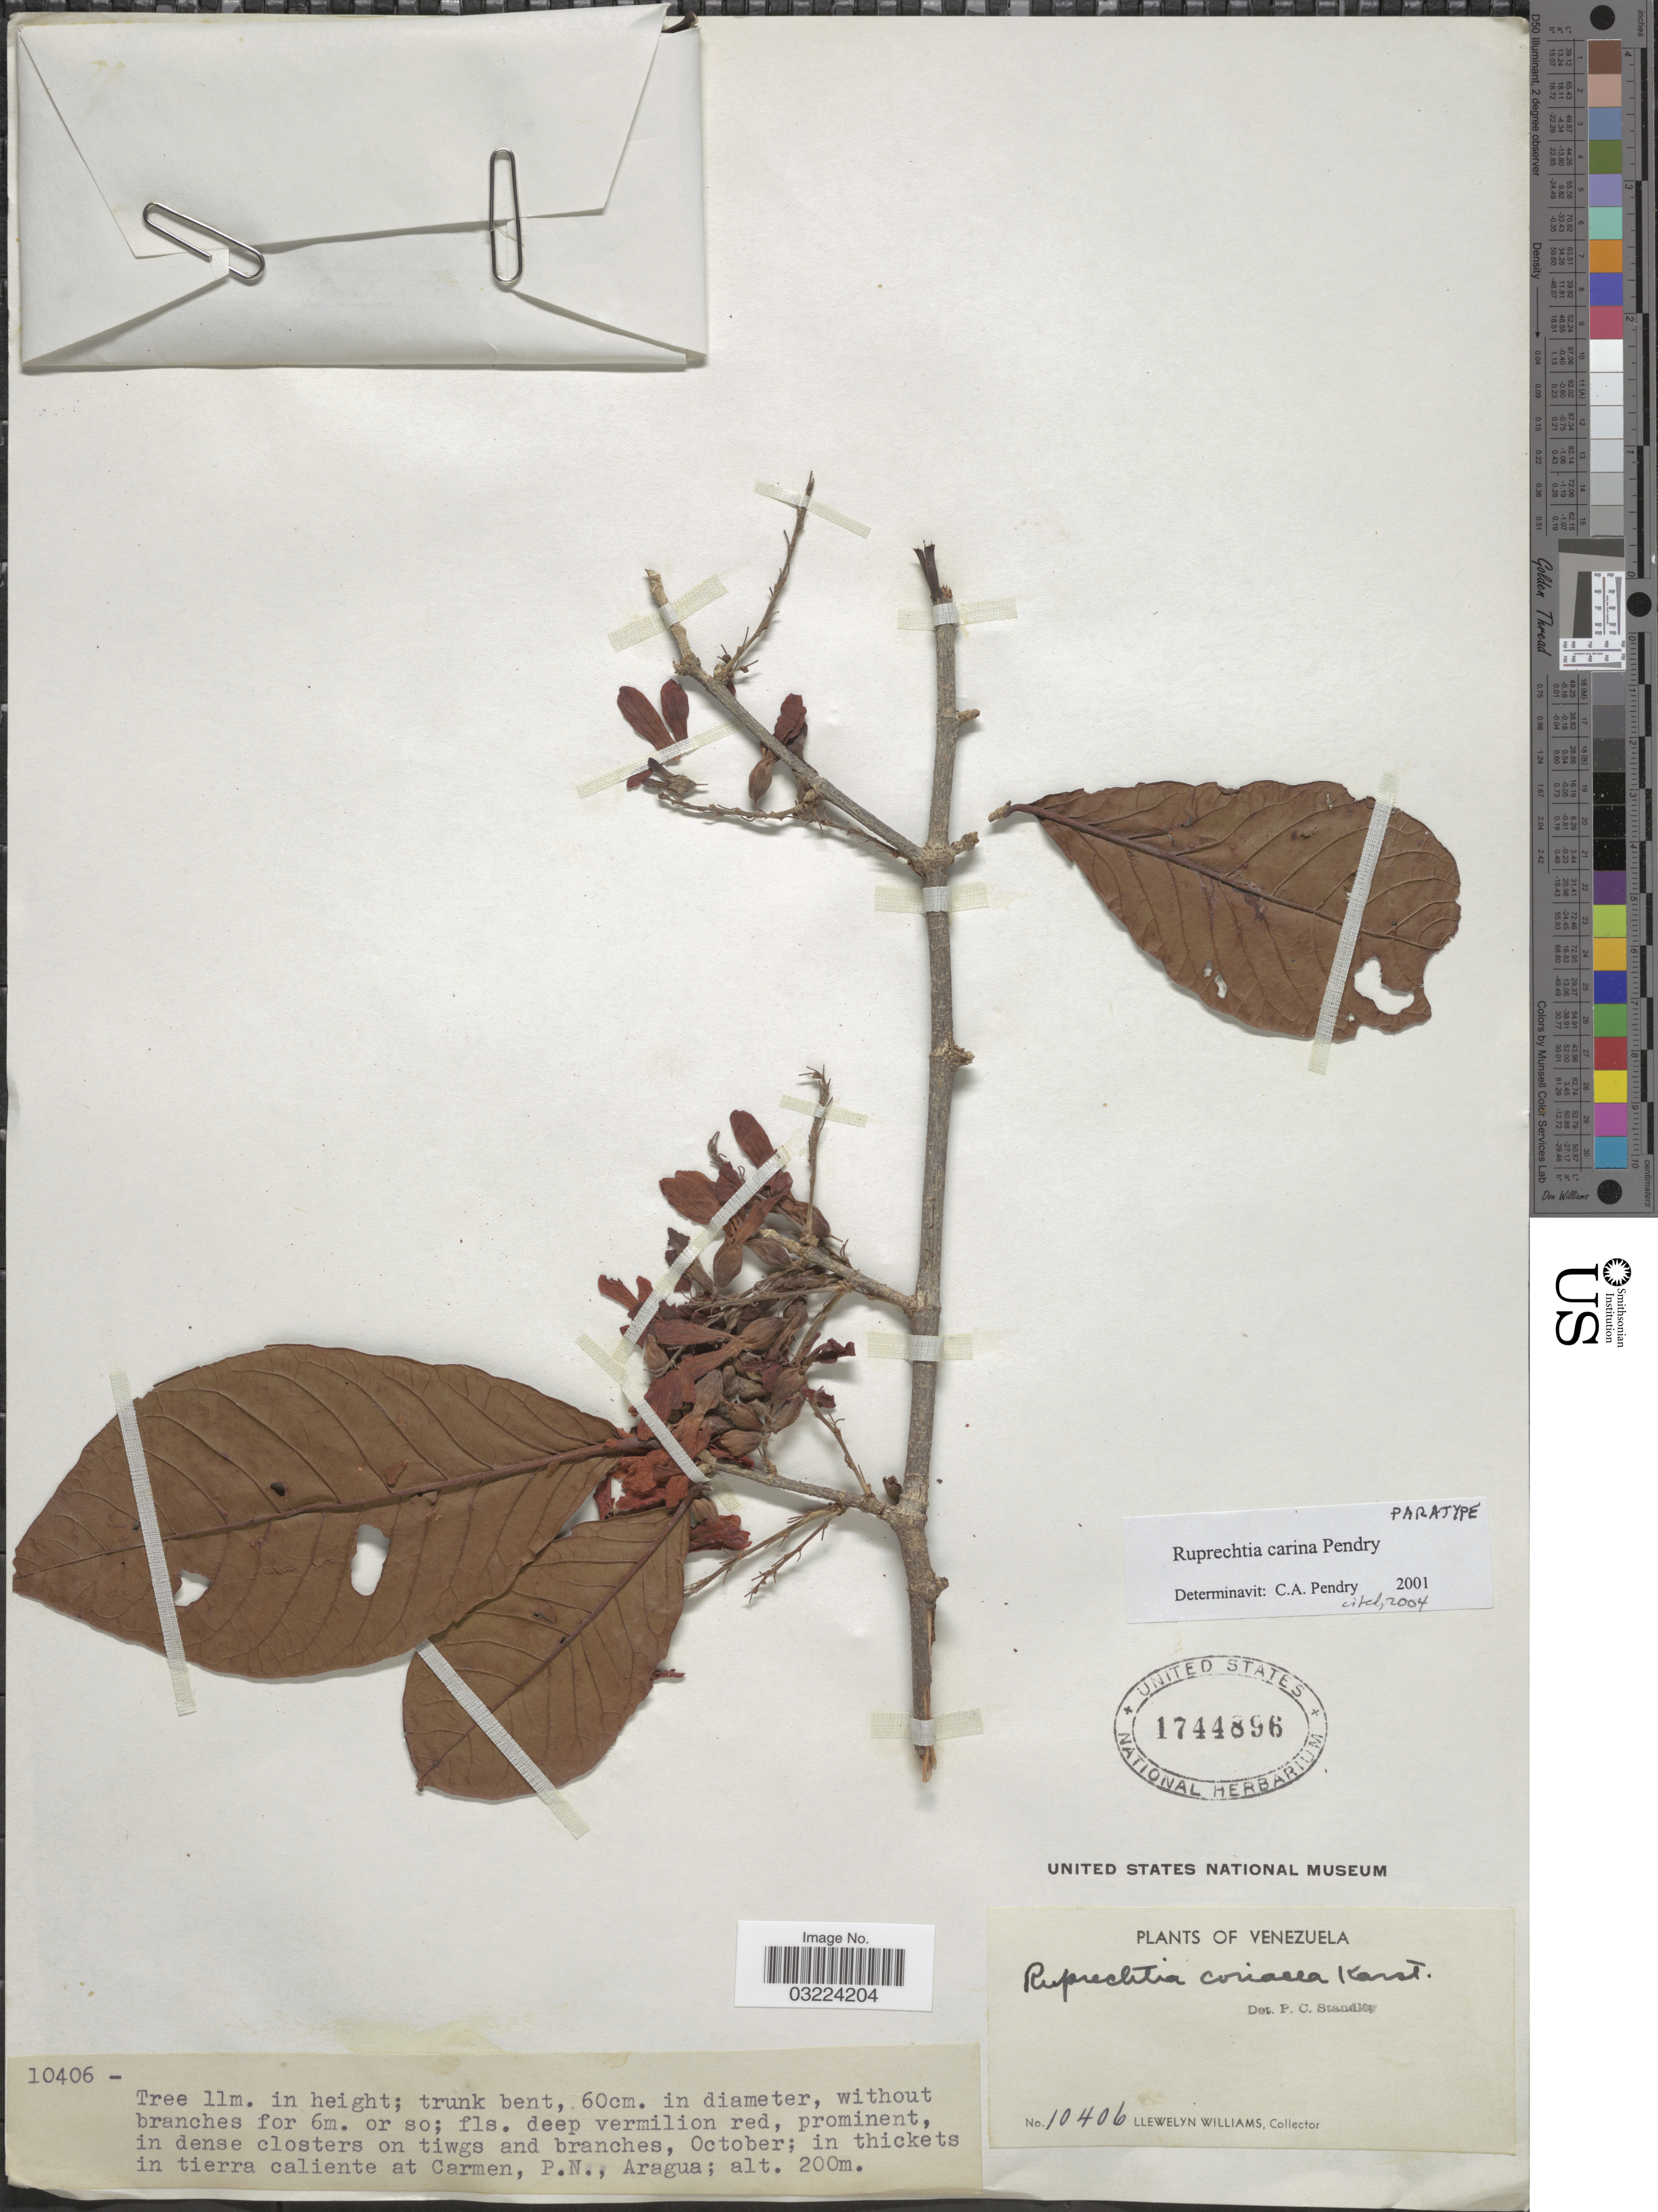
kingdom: Plantae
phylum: Tracheophyta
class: Magnoliopsida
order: Caryophyllales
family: Polygonaceae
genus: Ruprechtia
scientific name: Ruprechtia carina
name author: Pendry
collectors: Ll. Williams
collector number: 10406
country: Venezuela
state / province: Aragua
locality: In thickets in tierra caliente at Carmen, P.N.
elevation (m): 200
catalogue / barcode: US 1744896